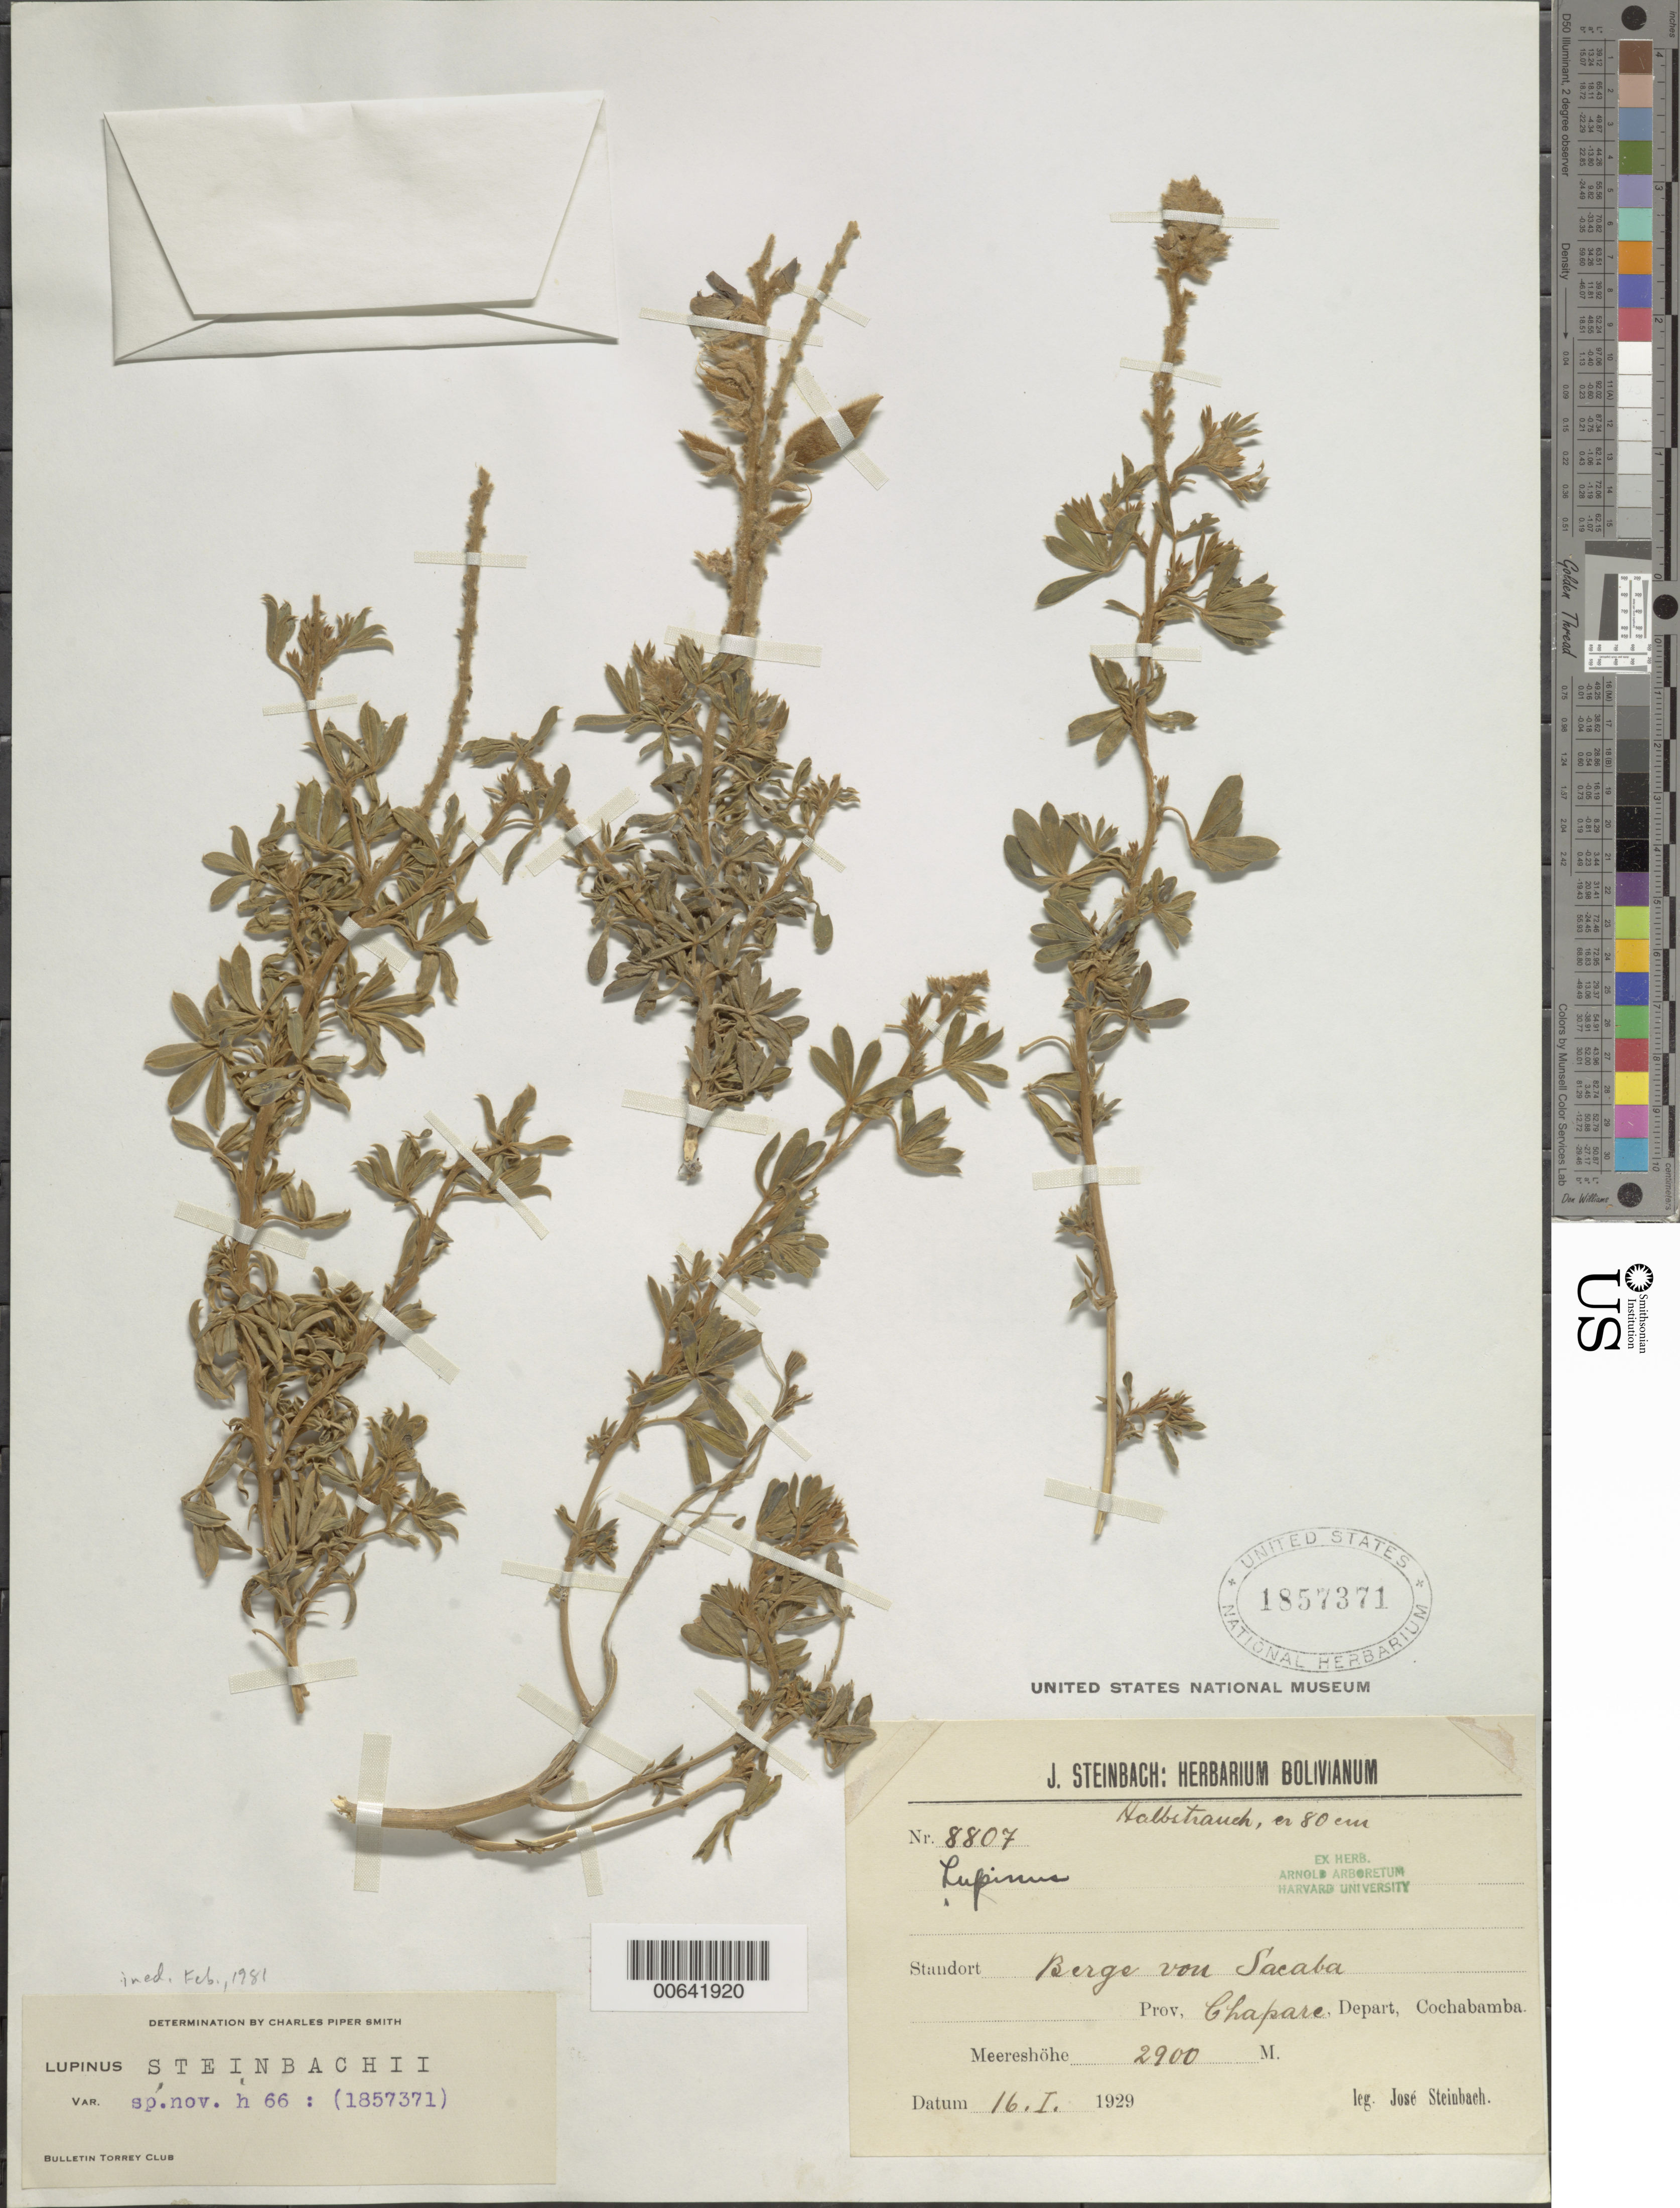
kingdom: Plantae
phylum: Tracheophyta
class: Magnoliopsida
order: Fabales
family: Fabaceae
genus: Lupinus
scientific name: Lupinus steinbachii sp. nov. ined.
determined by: Smith, C. P.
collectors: J. Steinbach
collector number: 8807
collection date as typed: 16 Jan 1929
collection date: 1929-01-16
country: Bolivia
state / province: Cochabamba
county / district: Chaparé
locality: Berge von Sacaba. ?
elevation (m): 2900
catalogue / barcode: US 1857371